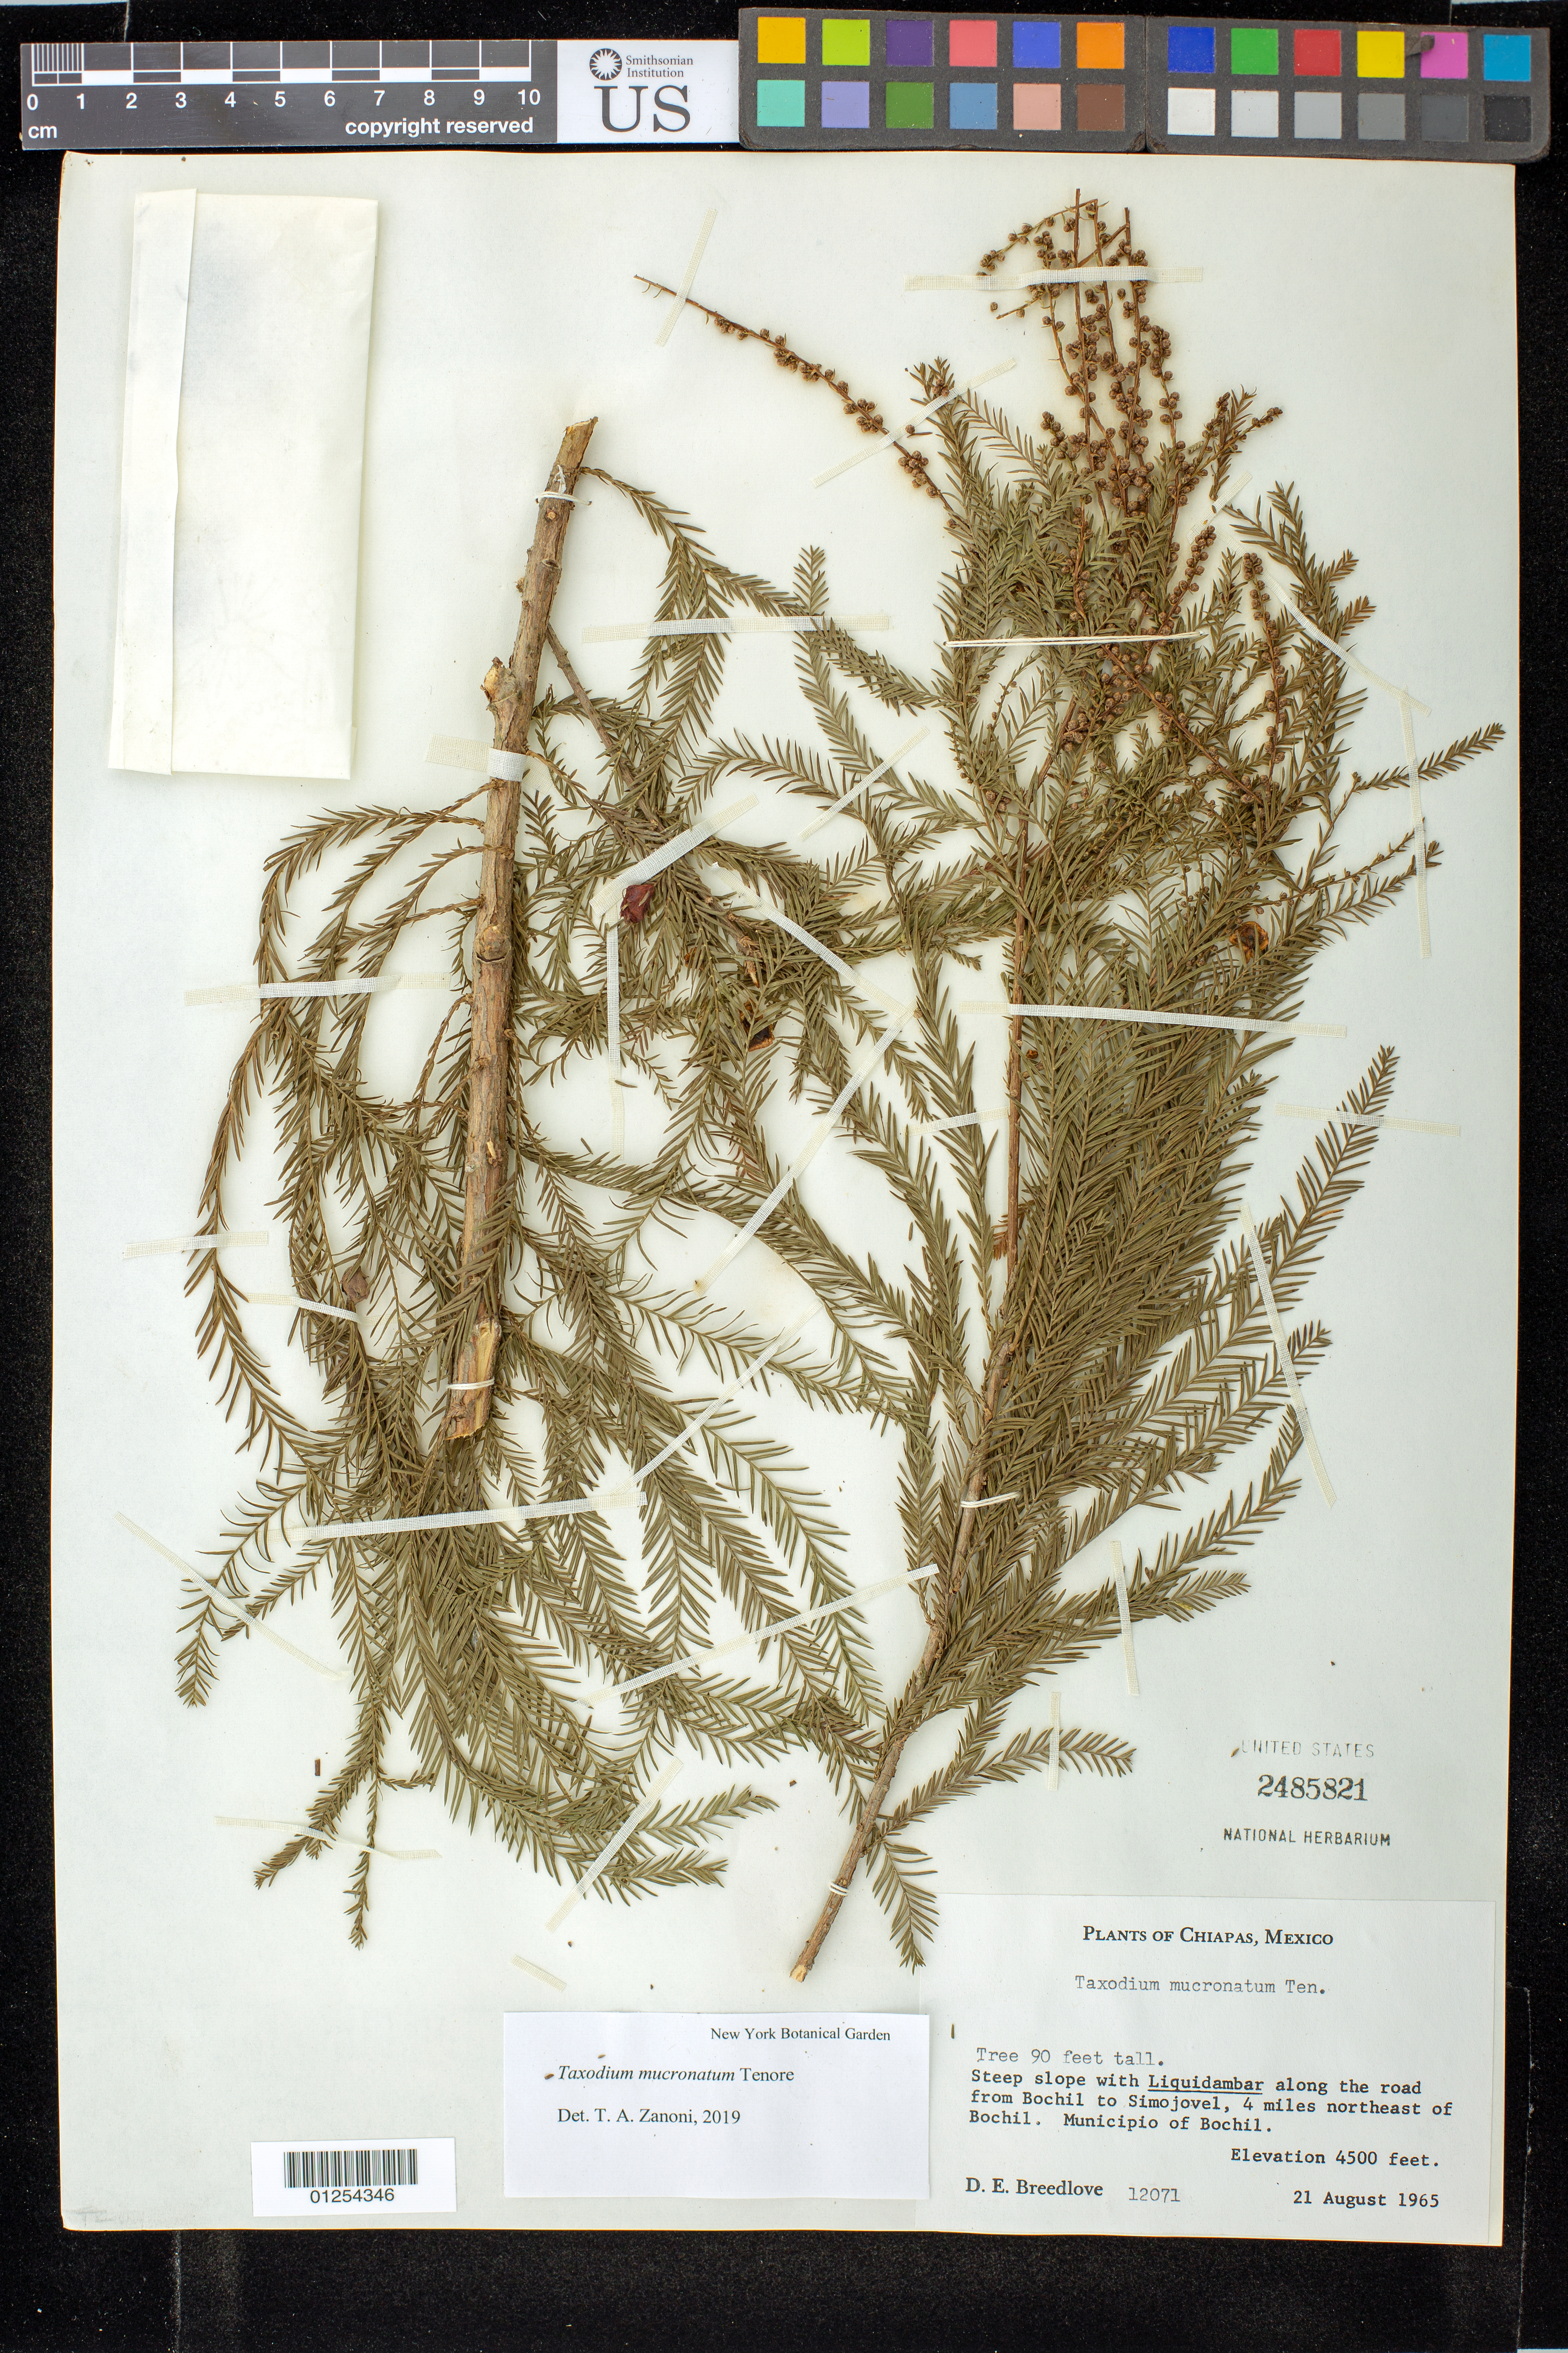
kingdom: Plantae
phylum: Tracheophyta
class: Pinopsida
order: Pinales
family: Cupressaceae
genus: Taxodium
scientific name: Taxodium mucronatum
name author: Ten.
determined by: Zanoni, T. A., (NY), New York Botanical Garden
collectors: D. E. Breedlove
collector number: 12071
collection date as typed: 21 Aug 1965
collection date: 1965-08-21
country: Mexico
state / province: Chiapas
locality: Along the road from Bochil to Simojovel, 4 mi NE of Bochil, Mun. of Bochil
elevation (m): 1372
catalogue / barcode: US 2485821